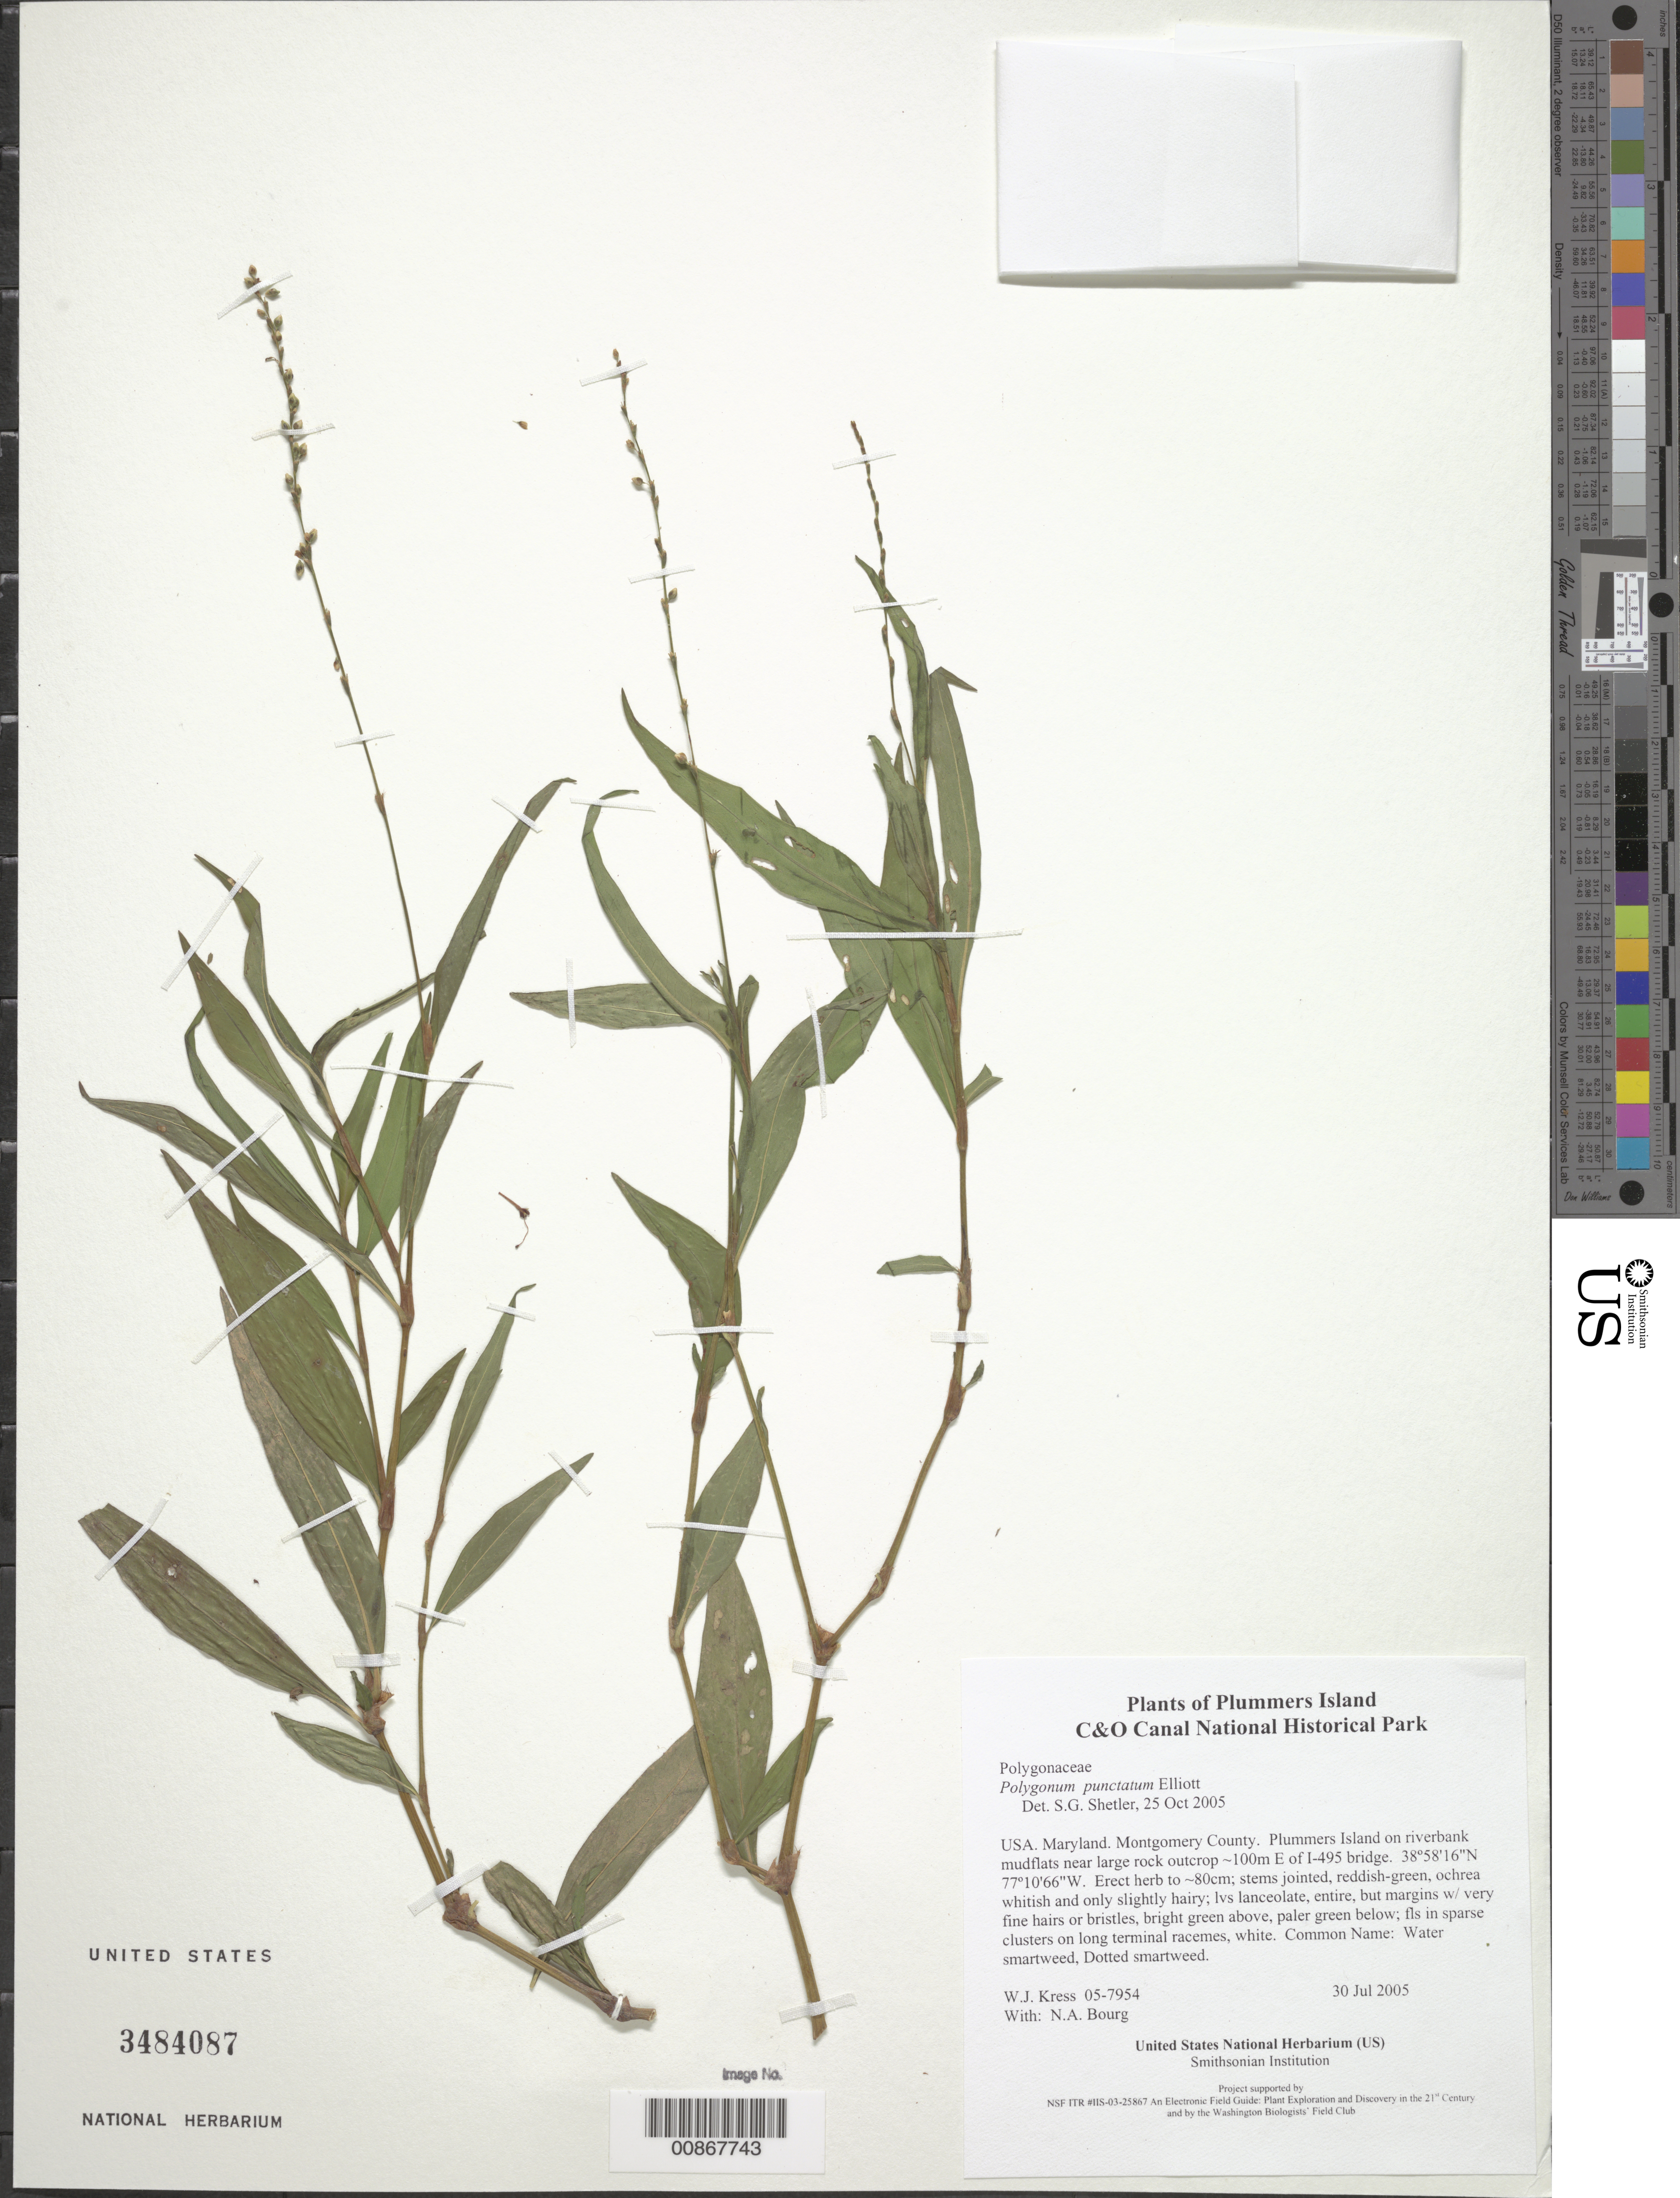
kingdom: Plantae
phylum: Tracheophyta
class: Magnoliopsida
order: Caryophyllales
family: Polygonaceae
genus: Persicaria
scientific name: Persicaria punctata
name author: (Elliott) Small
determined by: Atha, D. E.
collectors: W. J. Kress & N. A. Bourg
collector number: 05-7954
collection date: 2005-07-30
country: United States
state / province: Maryland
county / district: Montgomery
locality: Chesapeake and Ohio Canal National Historical Park, Plummers Island on riverbank mudflats near large rock outcrop ~100m E of I-495 bridge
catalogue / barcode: US 3484087